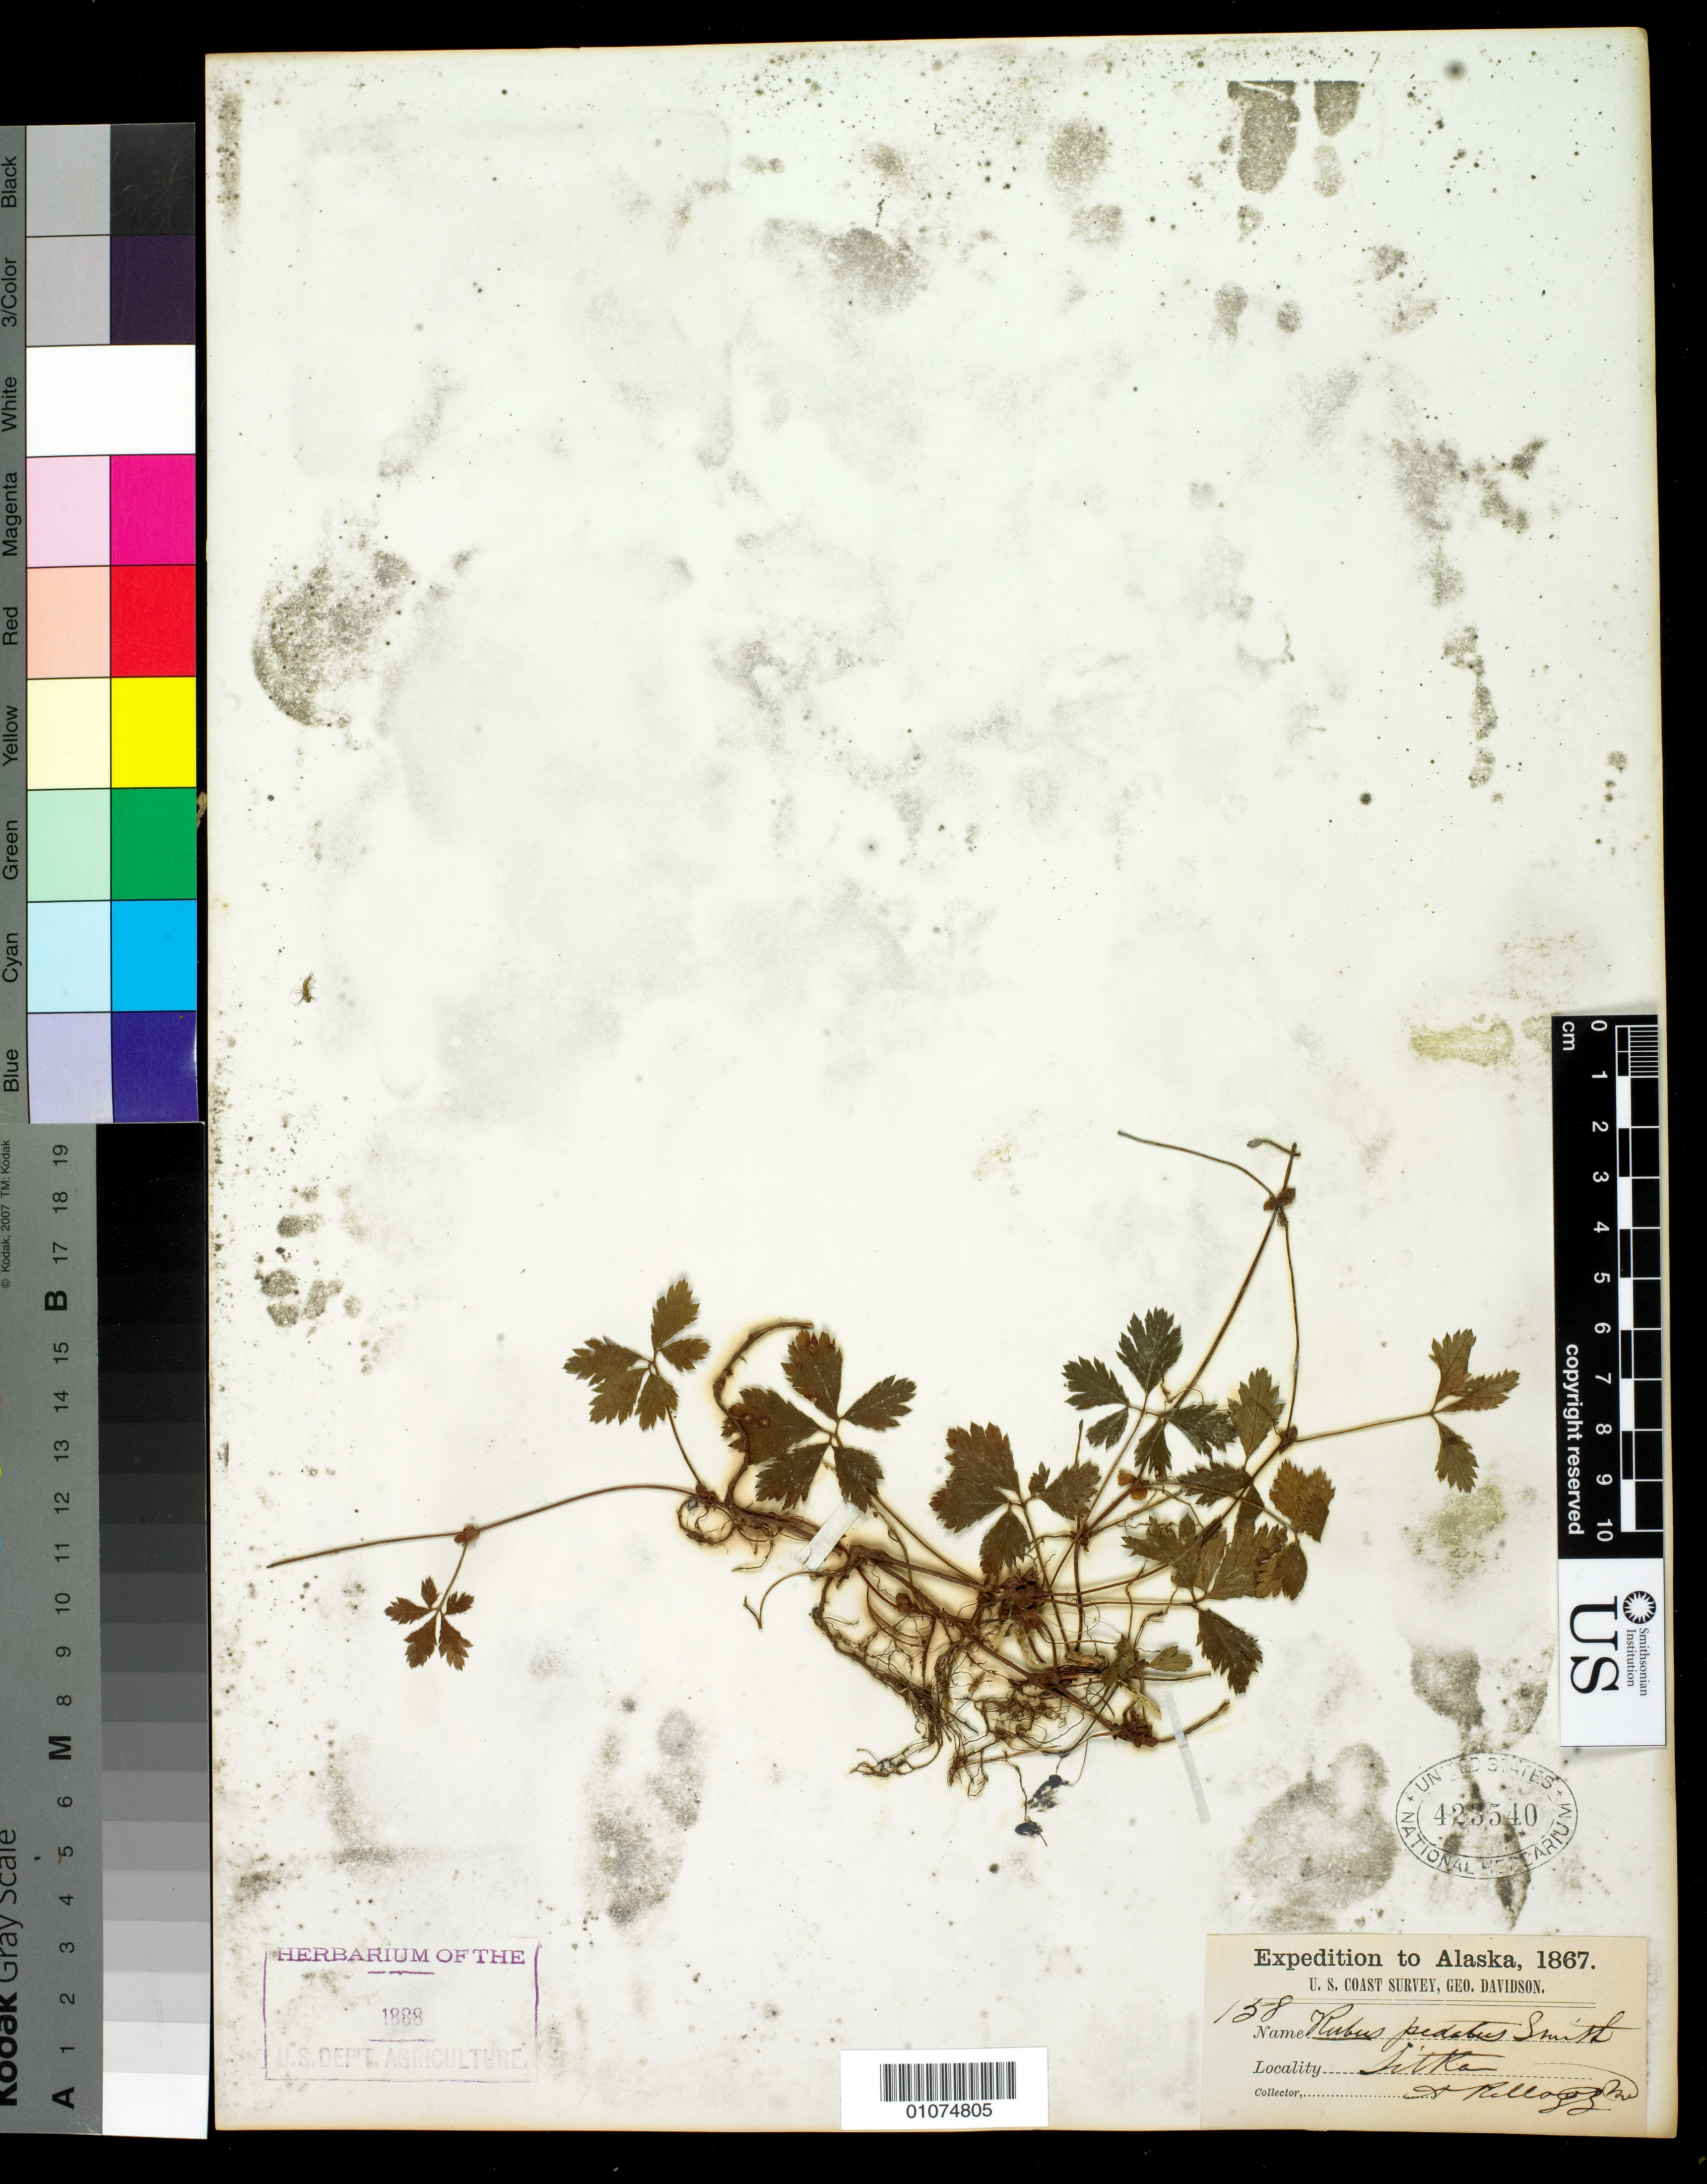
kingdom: Plantae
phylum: Tracheophyta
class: Magnoliopsida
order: Rosales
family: Rosaceae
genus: Rubus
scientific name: Rubus pedatus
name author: Sm.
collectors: A. Kellogg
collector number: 158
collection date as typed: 1867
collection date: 1867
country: United States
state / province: Alaska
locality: Sitka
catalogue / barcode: US 423540